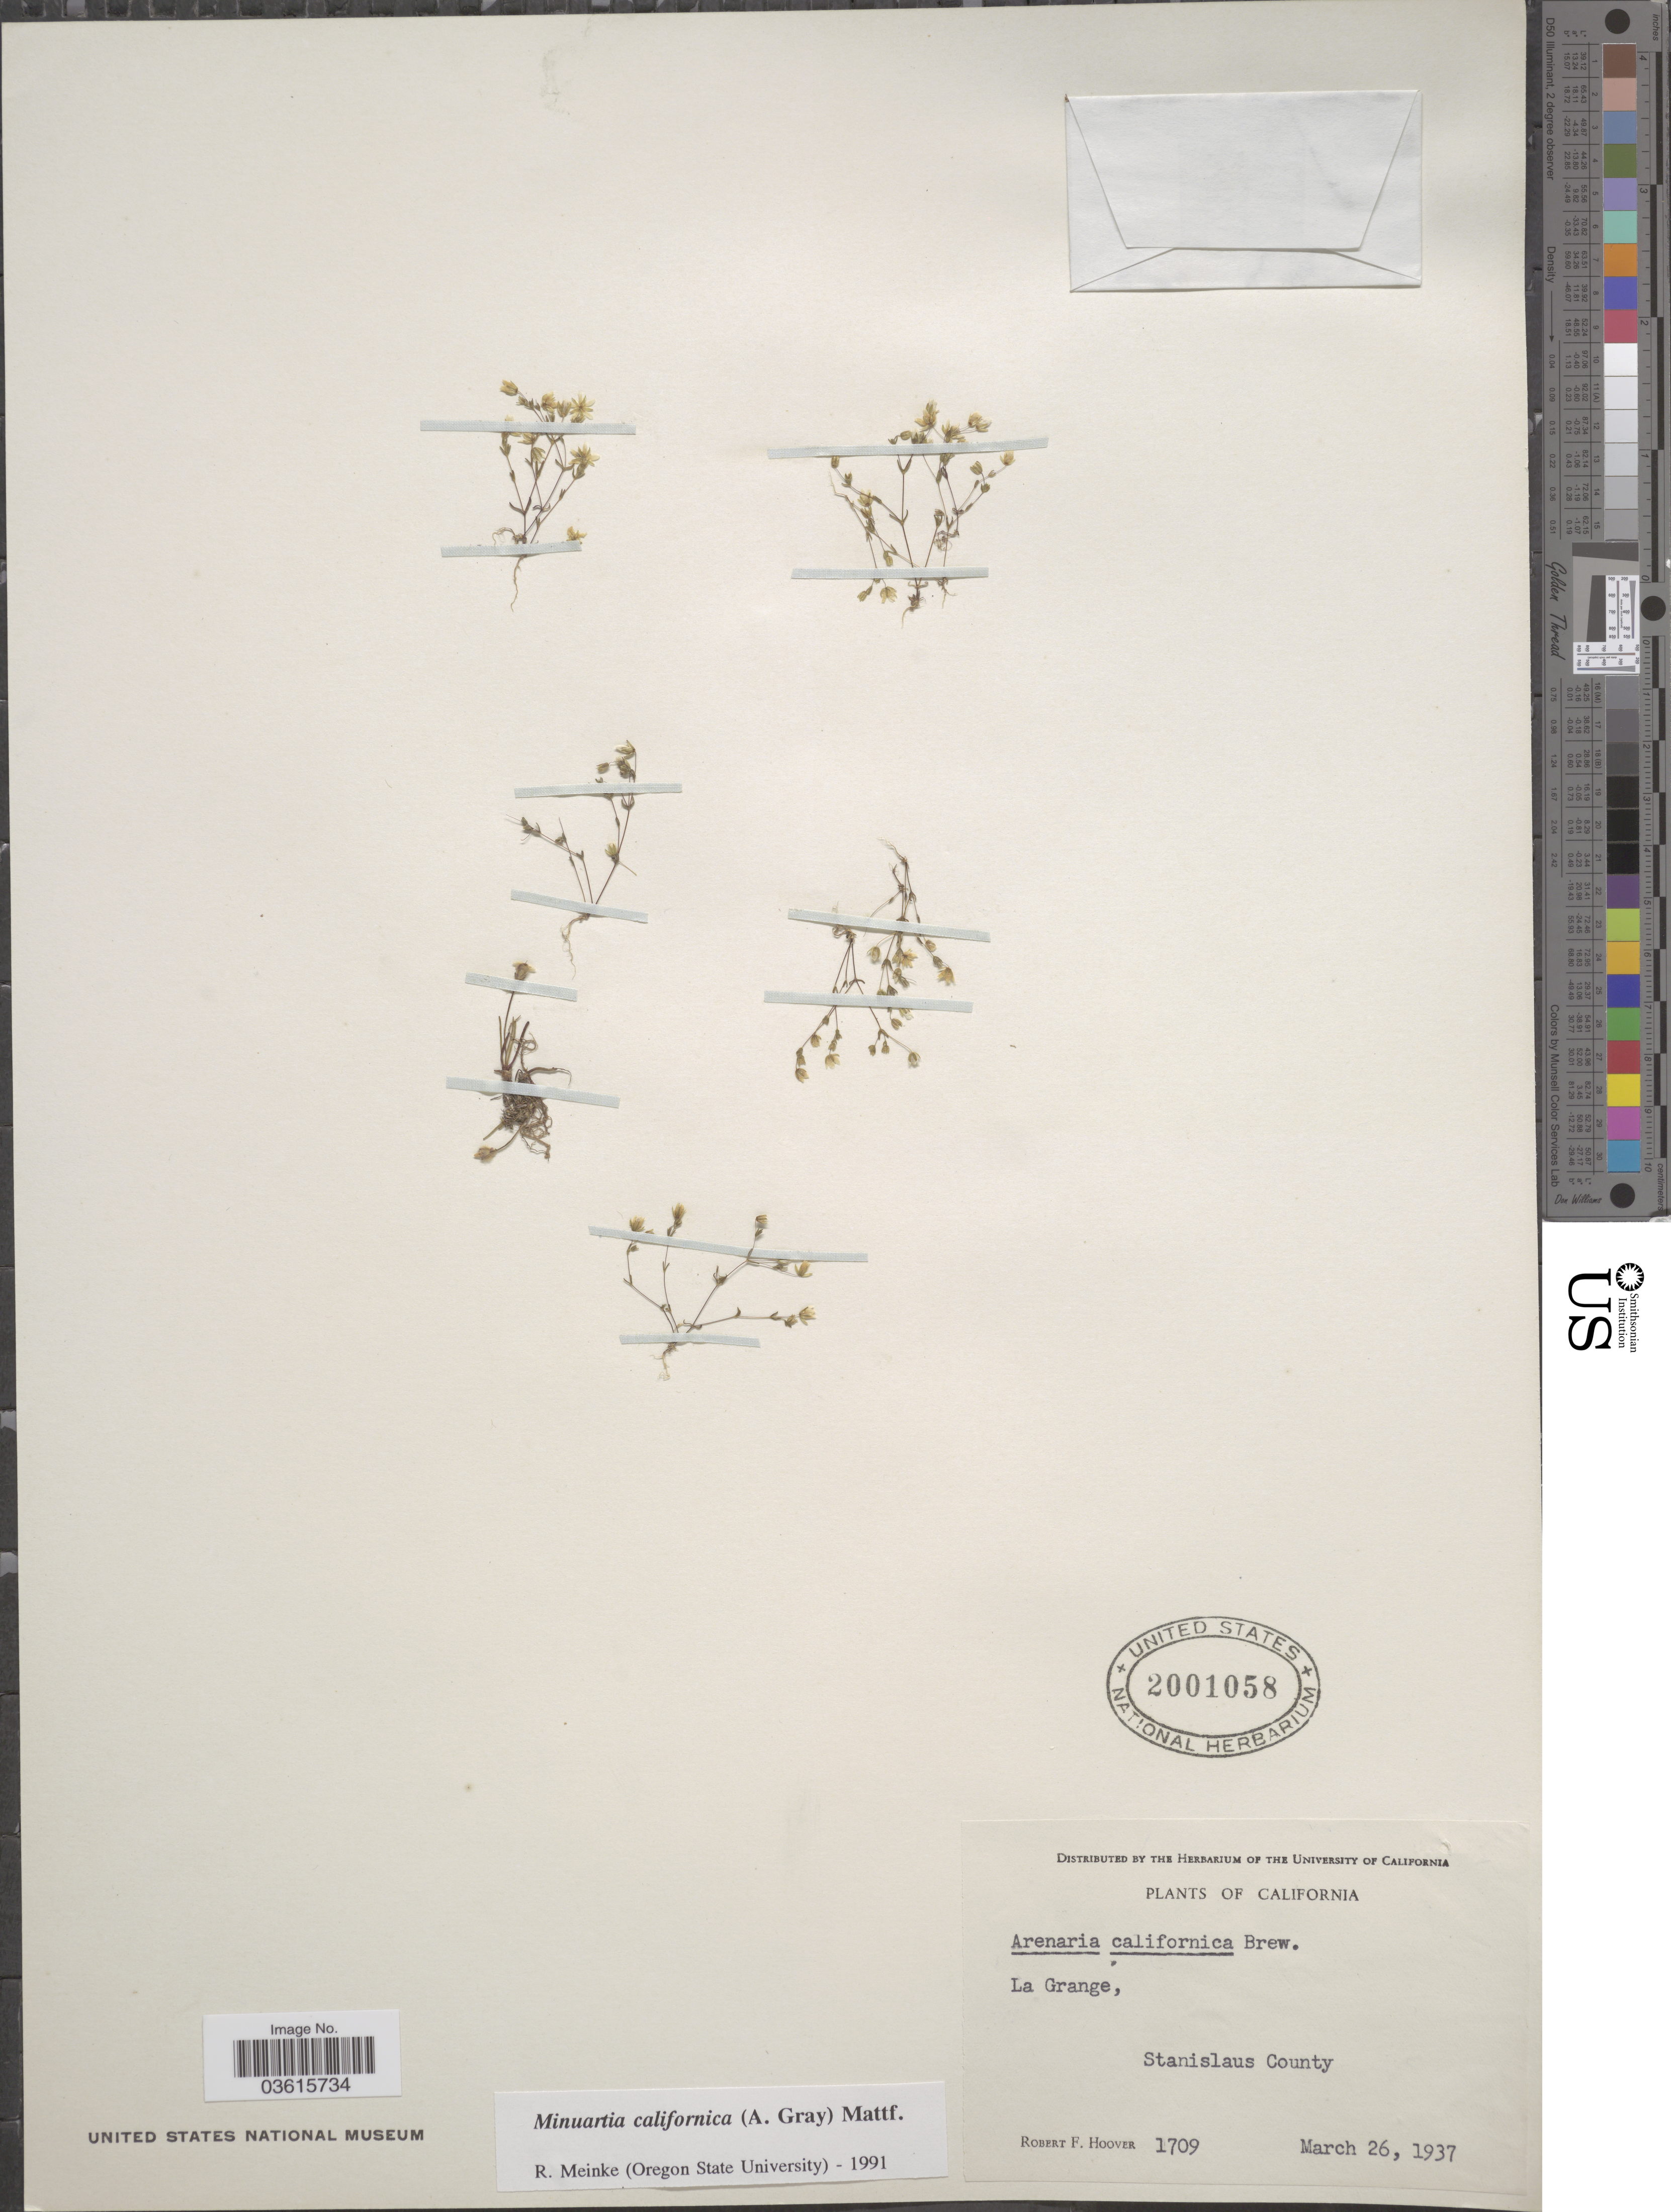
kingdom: Plantae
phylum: Tracheophyta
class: Magnoliopsida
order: Caryophyllales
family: Caryophyllaceae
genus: Minuartia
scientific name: Minuartia californica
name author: (A. Gray) Mattf.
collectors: R. F. Hoover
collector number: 1709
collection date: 1937-03-26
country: United States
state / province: California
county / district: Stanislaus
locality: La Grange, Stanislaus County.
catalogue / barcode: US 2001058